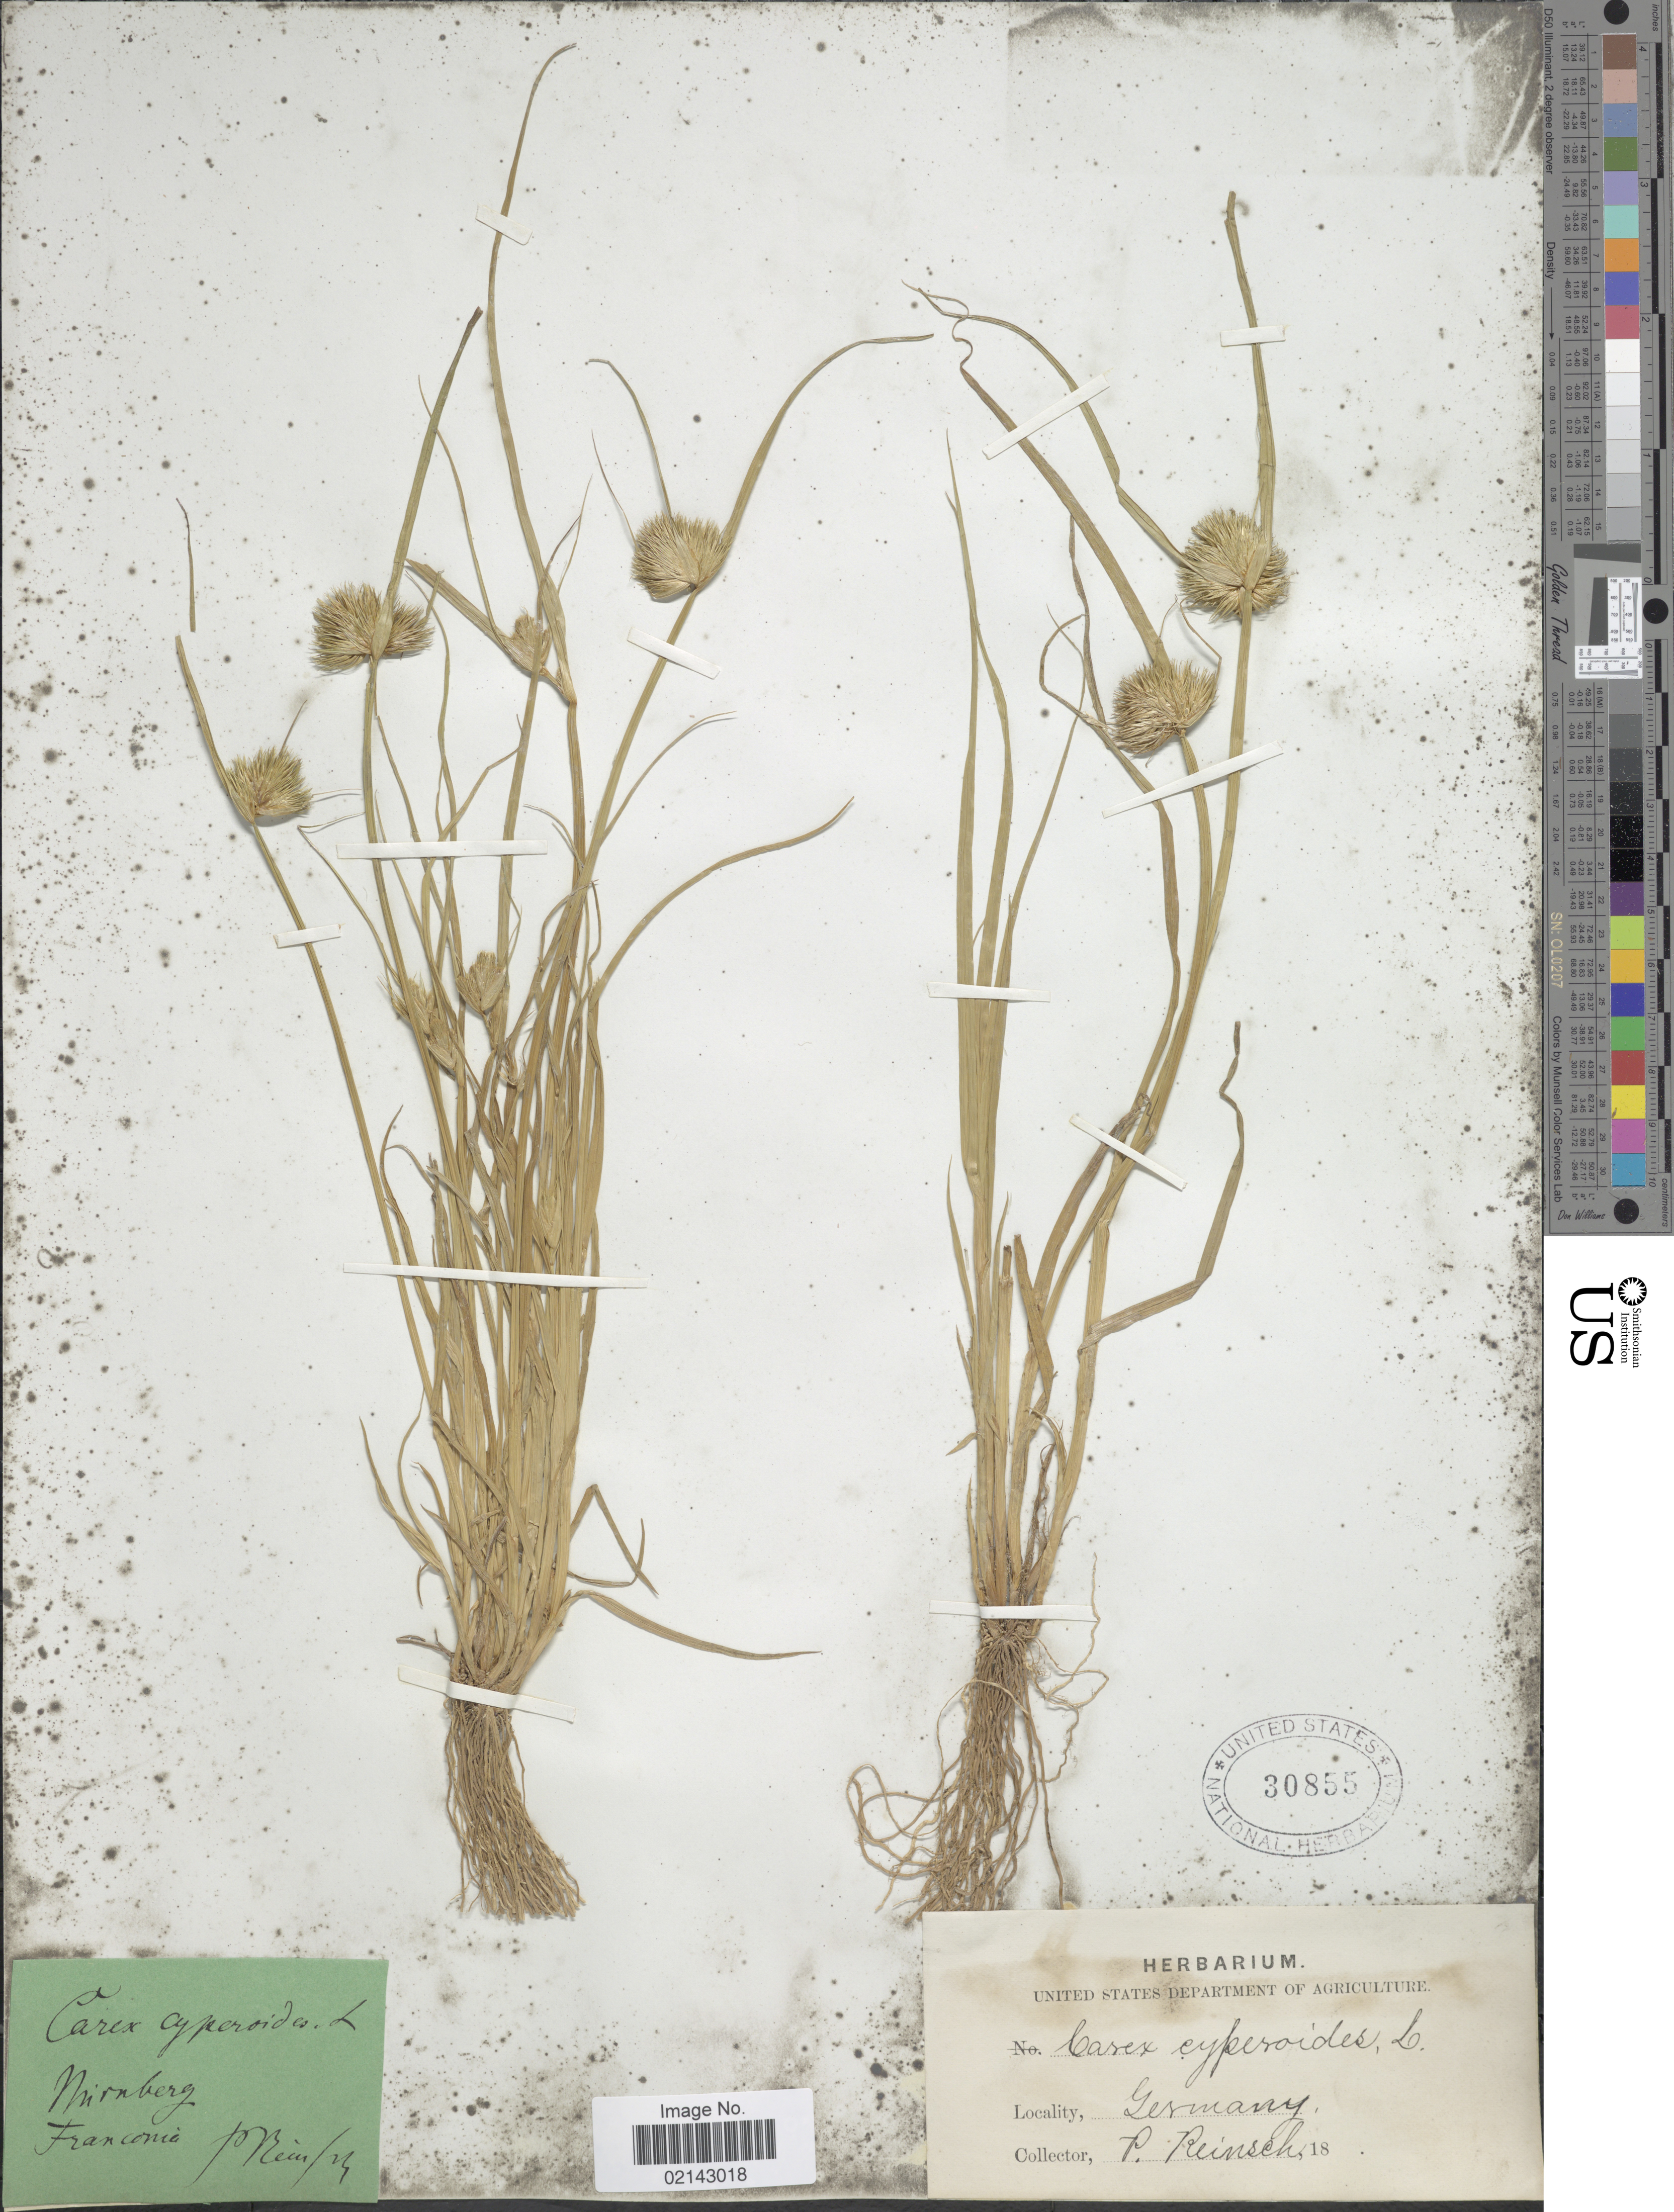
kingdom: Plantae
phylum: Tracheophyta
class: Liliopsida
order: Poales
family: Cyperaceae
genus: Carex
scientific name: Carex bohemica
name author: Schreb.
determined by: Strong, Mark T., (BOT), Smithsonian Institution - National Museum of Natural History (UNITED STATES)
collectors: P.F. Reinsch (herbarium)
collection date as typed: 18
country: Germany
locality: Nurnberg. Franconia [interpreted]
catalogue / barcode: US 30855